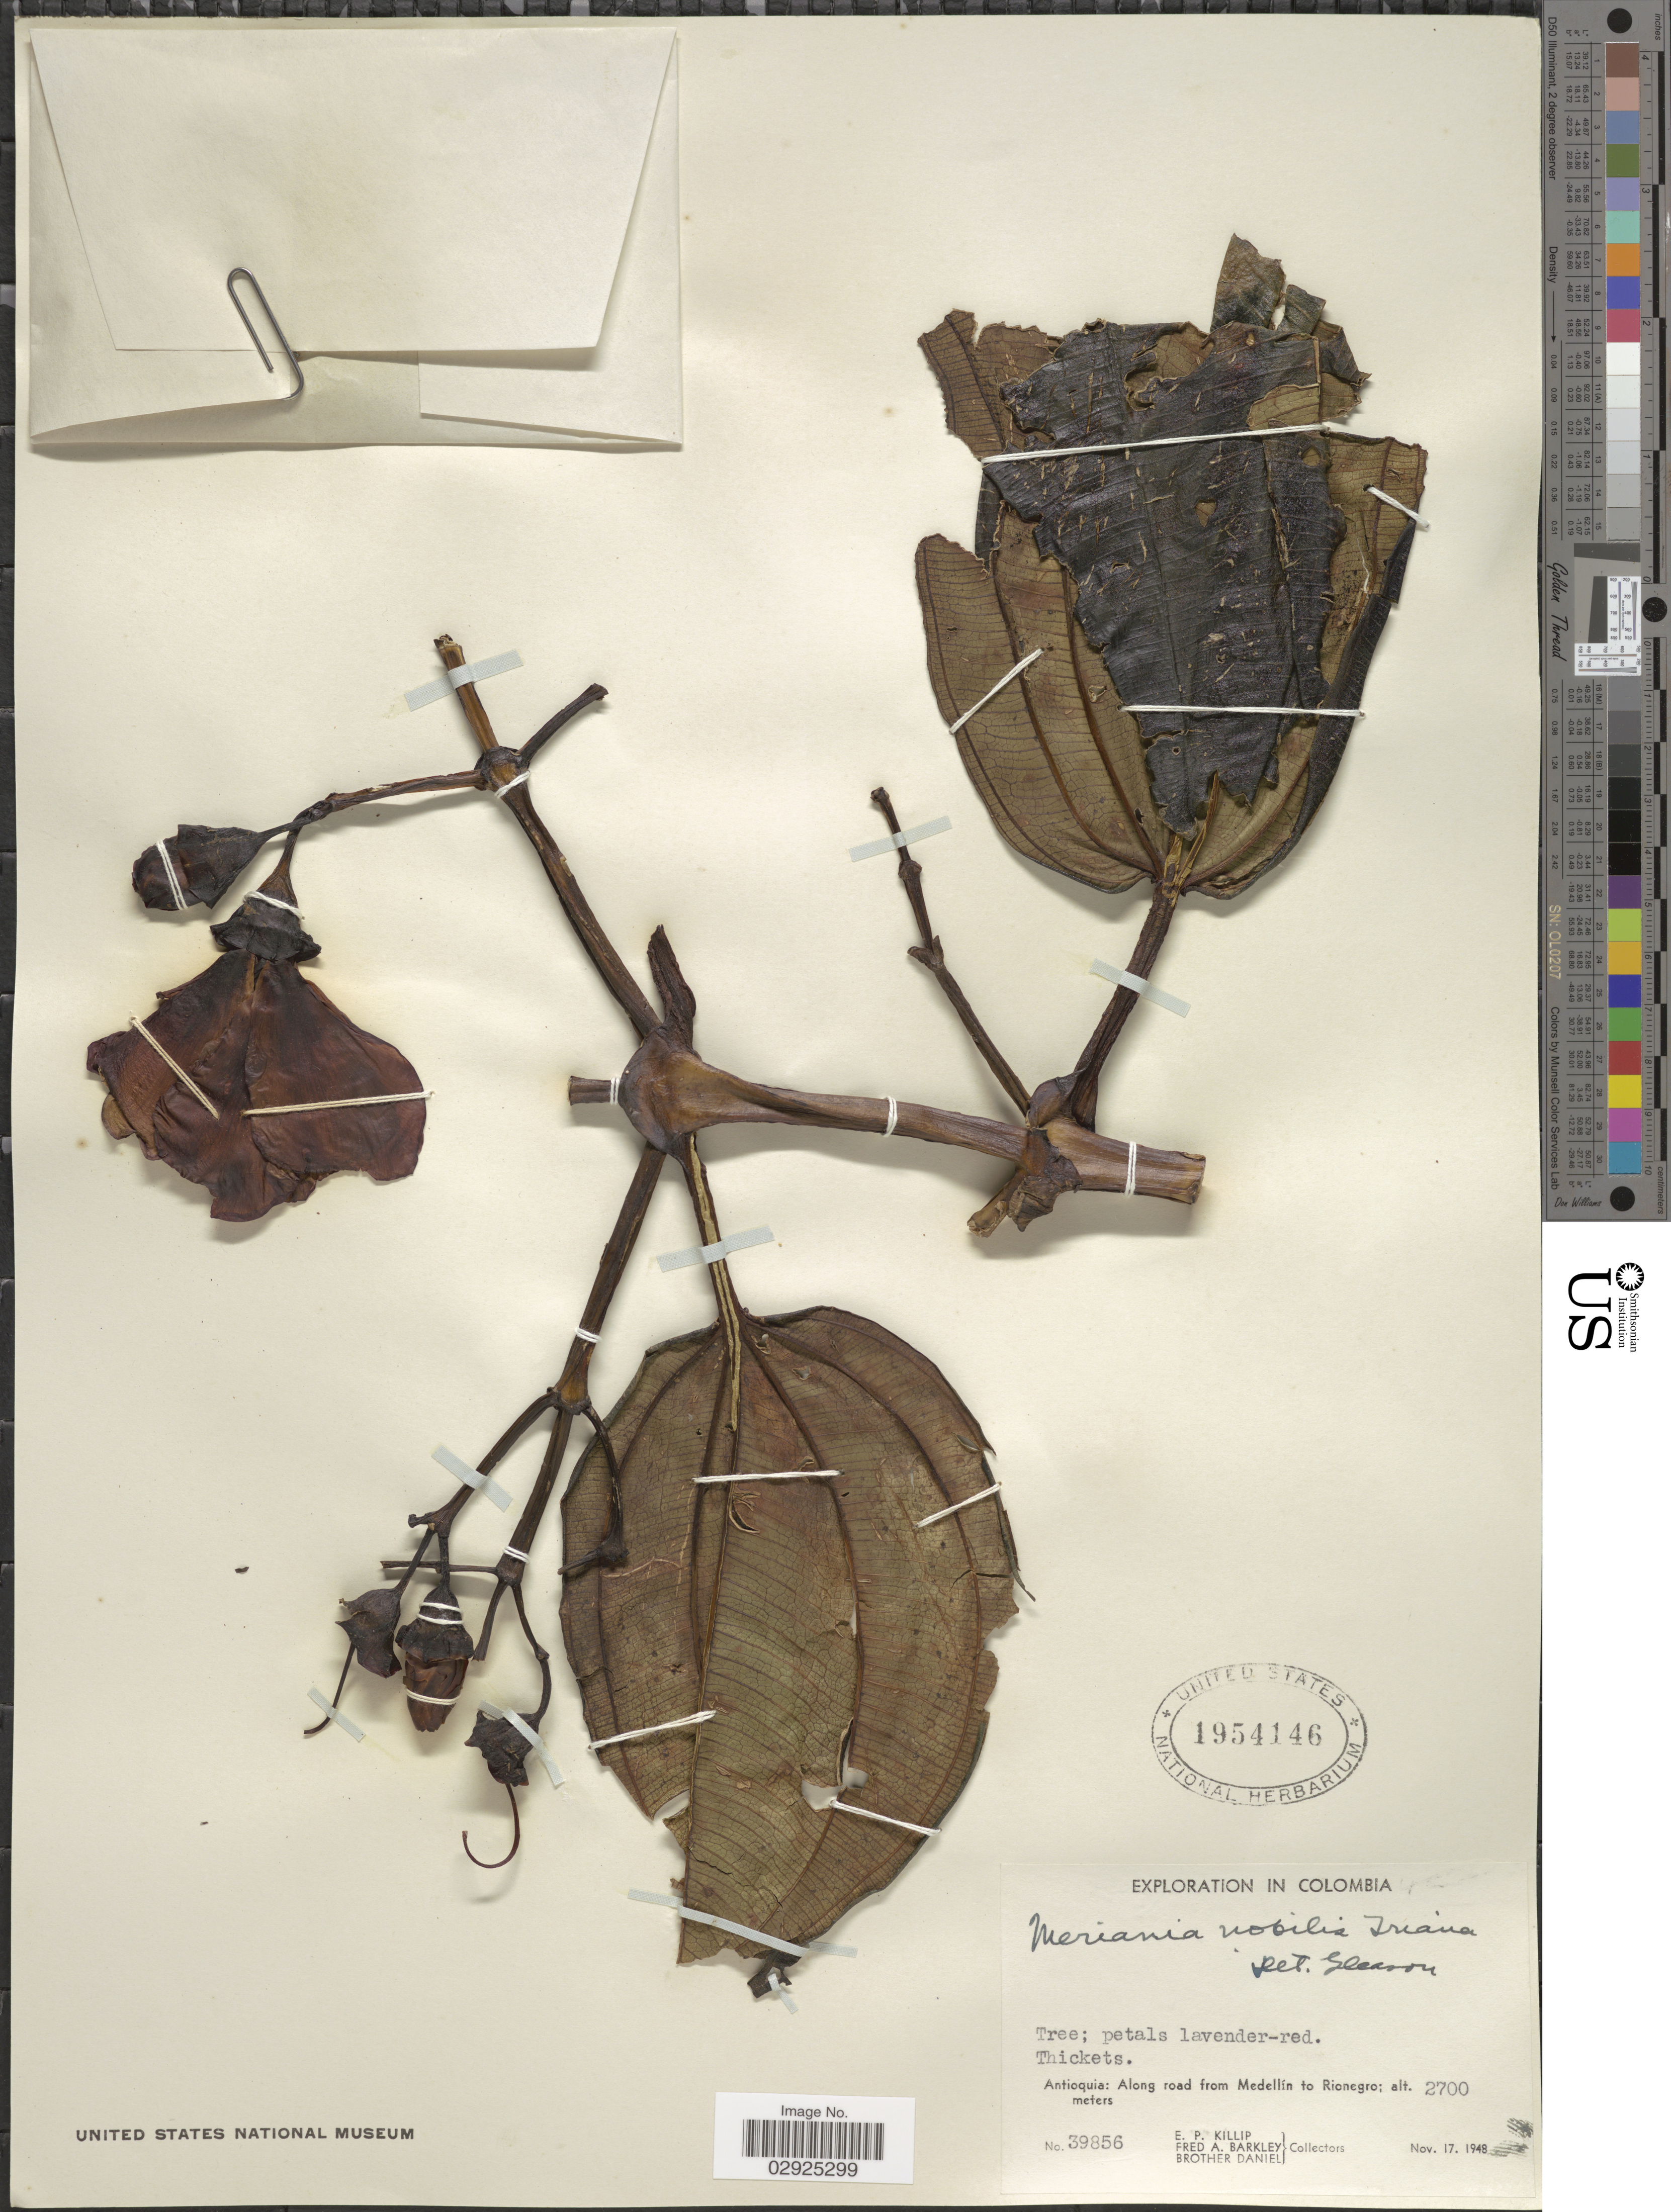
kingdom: Plantae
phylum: Tracheophyta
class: Magnoliopsida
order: Myrtales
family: Melastomataceae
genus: Meriania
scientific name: Meriania nobilis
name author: Triana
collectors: E. P. Killip, F. A. Barkley & Bro. Daniel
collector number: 39856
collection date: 1948-11-17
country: Colombia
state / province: Antioquia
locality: Along road from Medellín to Rionegro.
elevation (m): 2700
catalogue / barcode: US 1954146